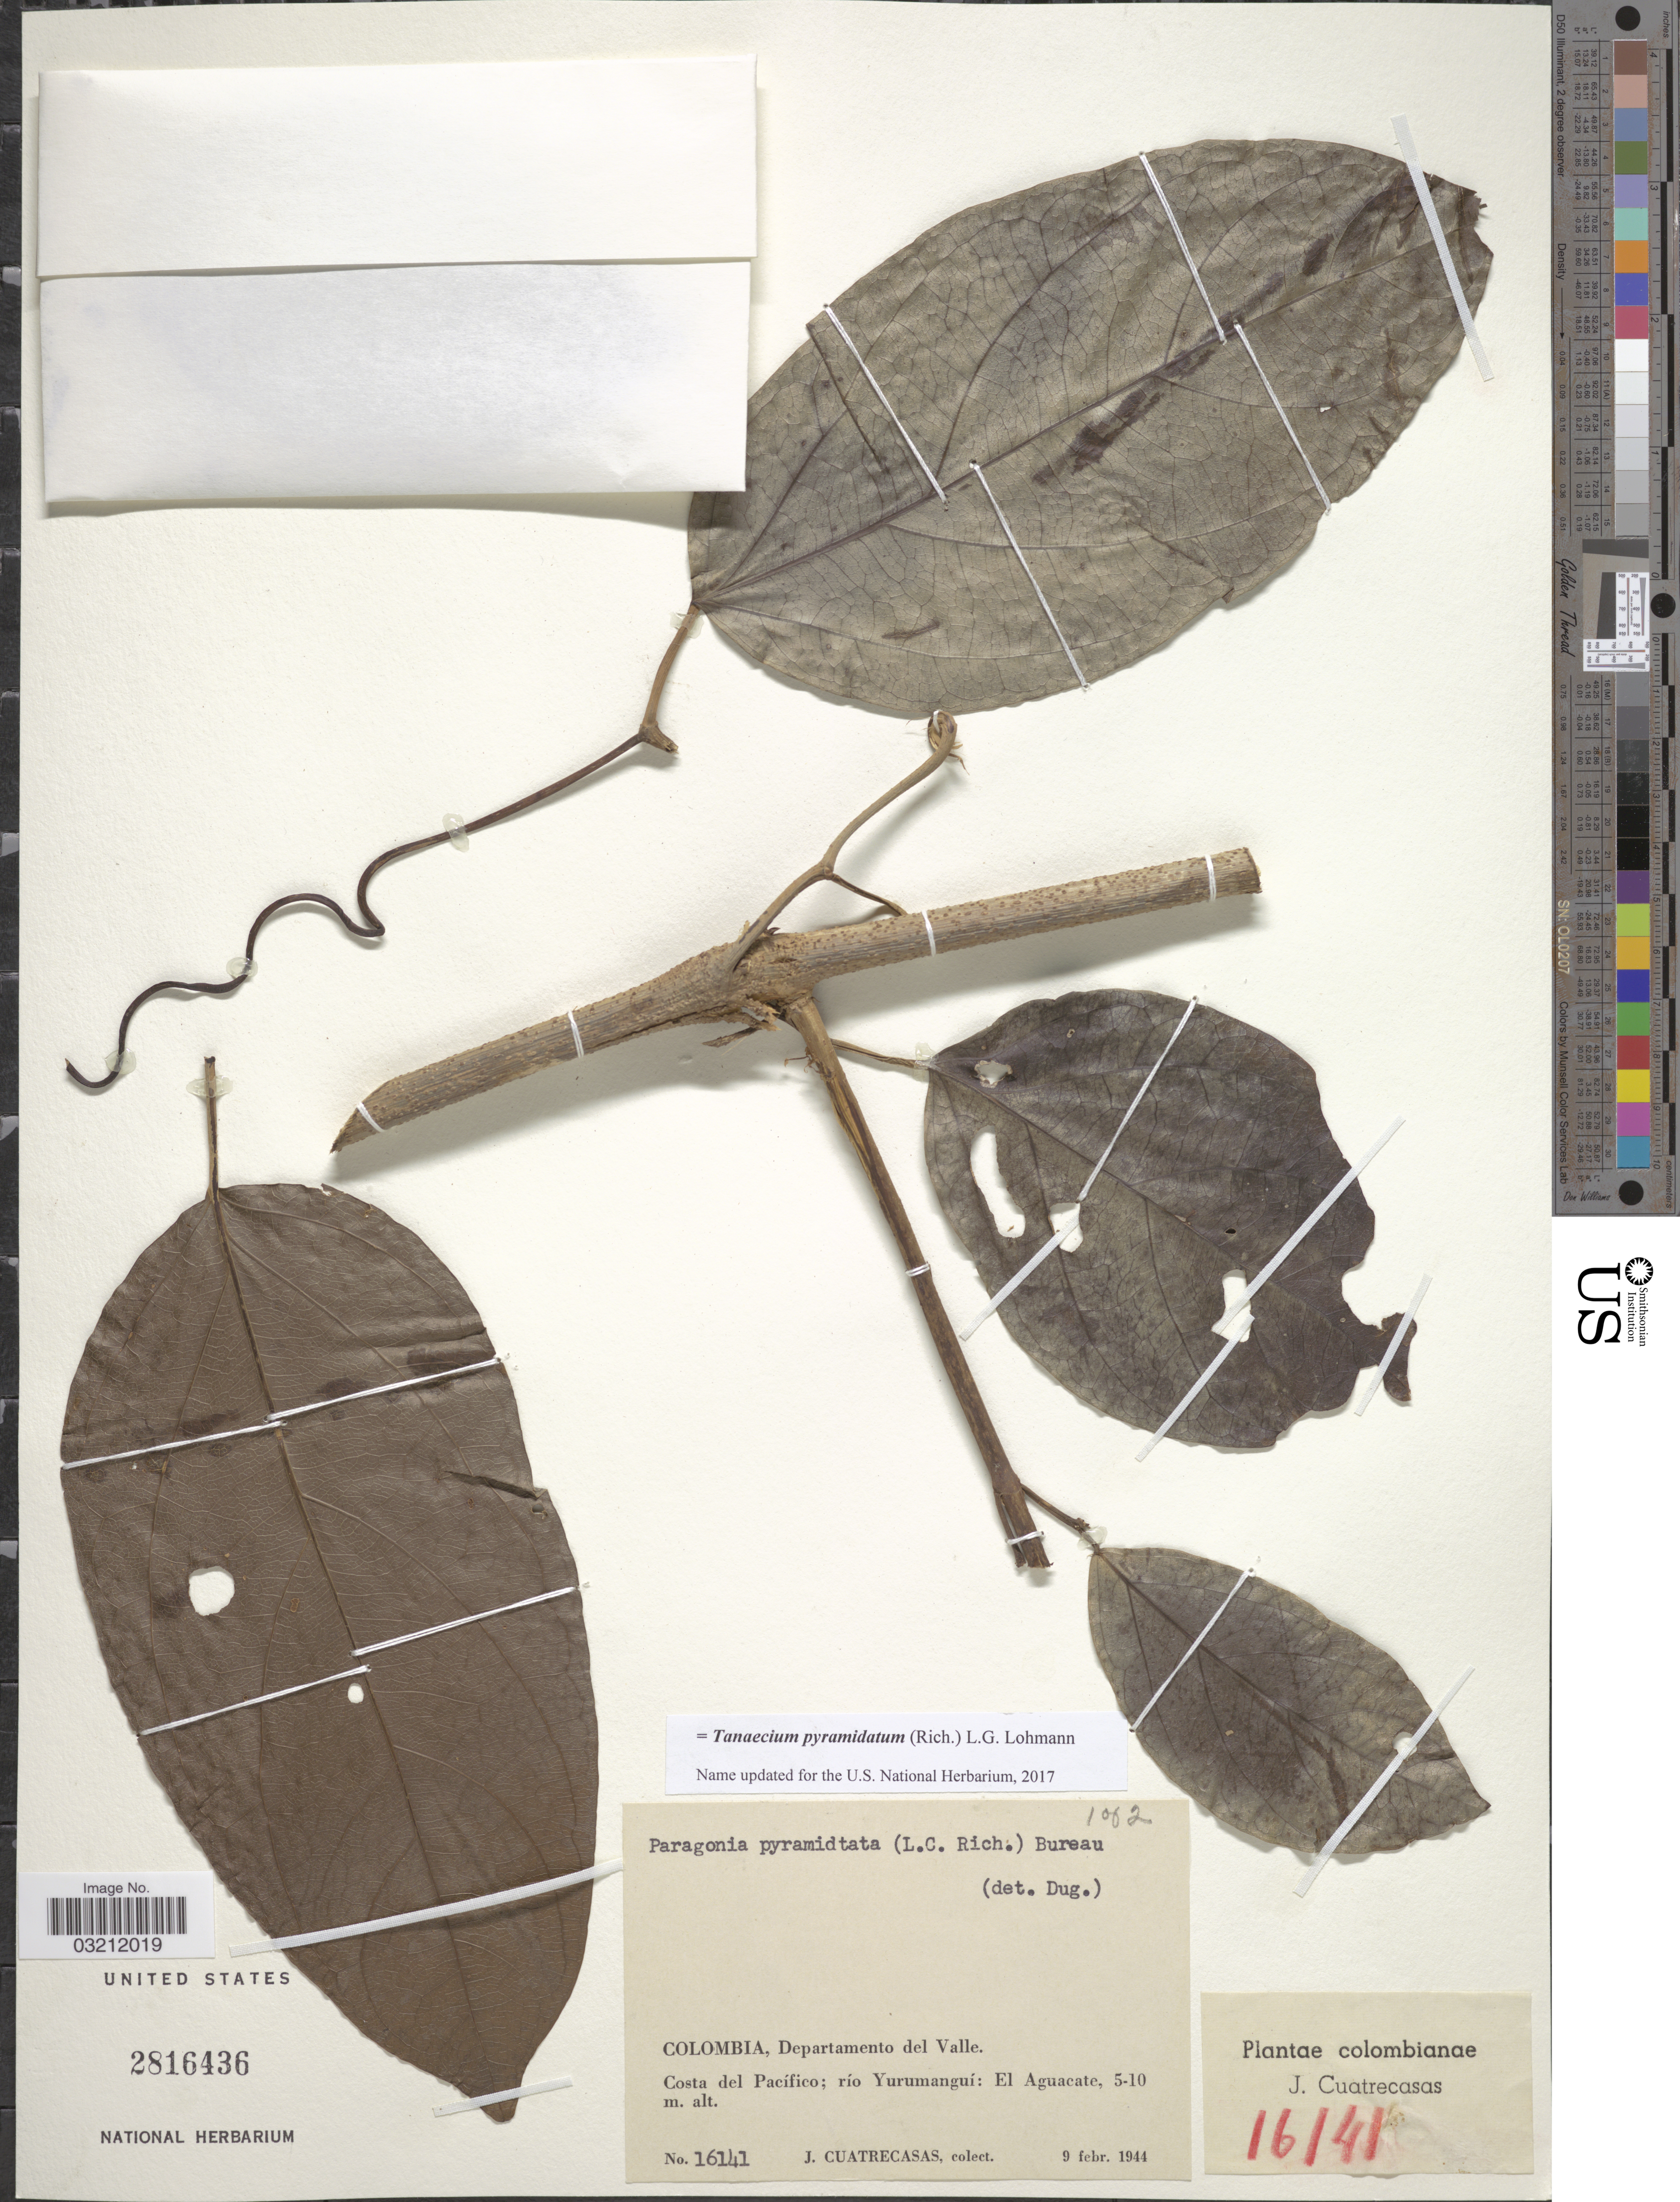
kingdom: Plantae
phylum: Tracheophyta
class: Magnoliopsida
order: Lamiales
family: Bignoniaceae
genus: Tanaecium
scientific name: Tanaecium pyramidatum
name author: (Rich.) L.G. Lohmann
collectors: J. Cuatrecasas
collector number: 16141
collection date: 1944-02-09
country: Colombia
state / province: Valle del Cauca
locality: Departamento del Valle. Costa del Pacífico; río Yurumanguí: El Aguacate.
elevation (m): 5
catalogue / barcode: US 2816436